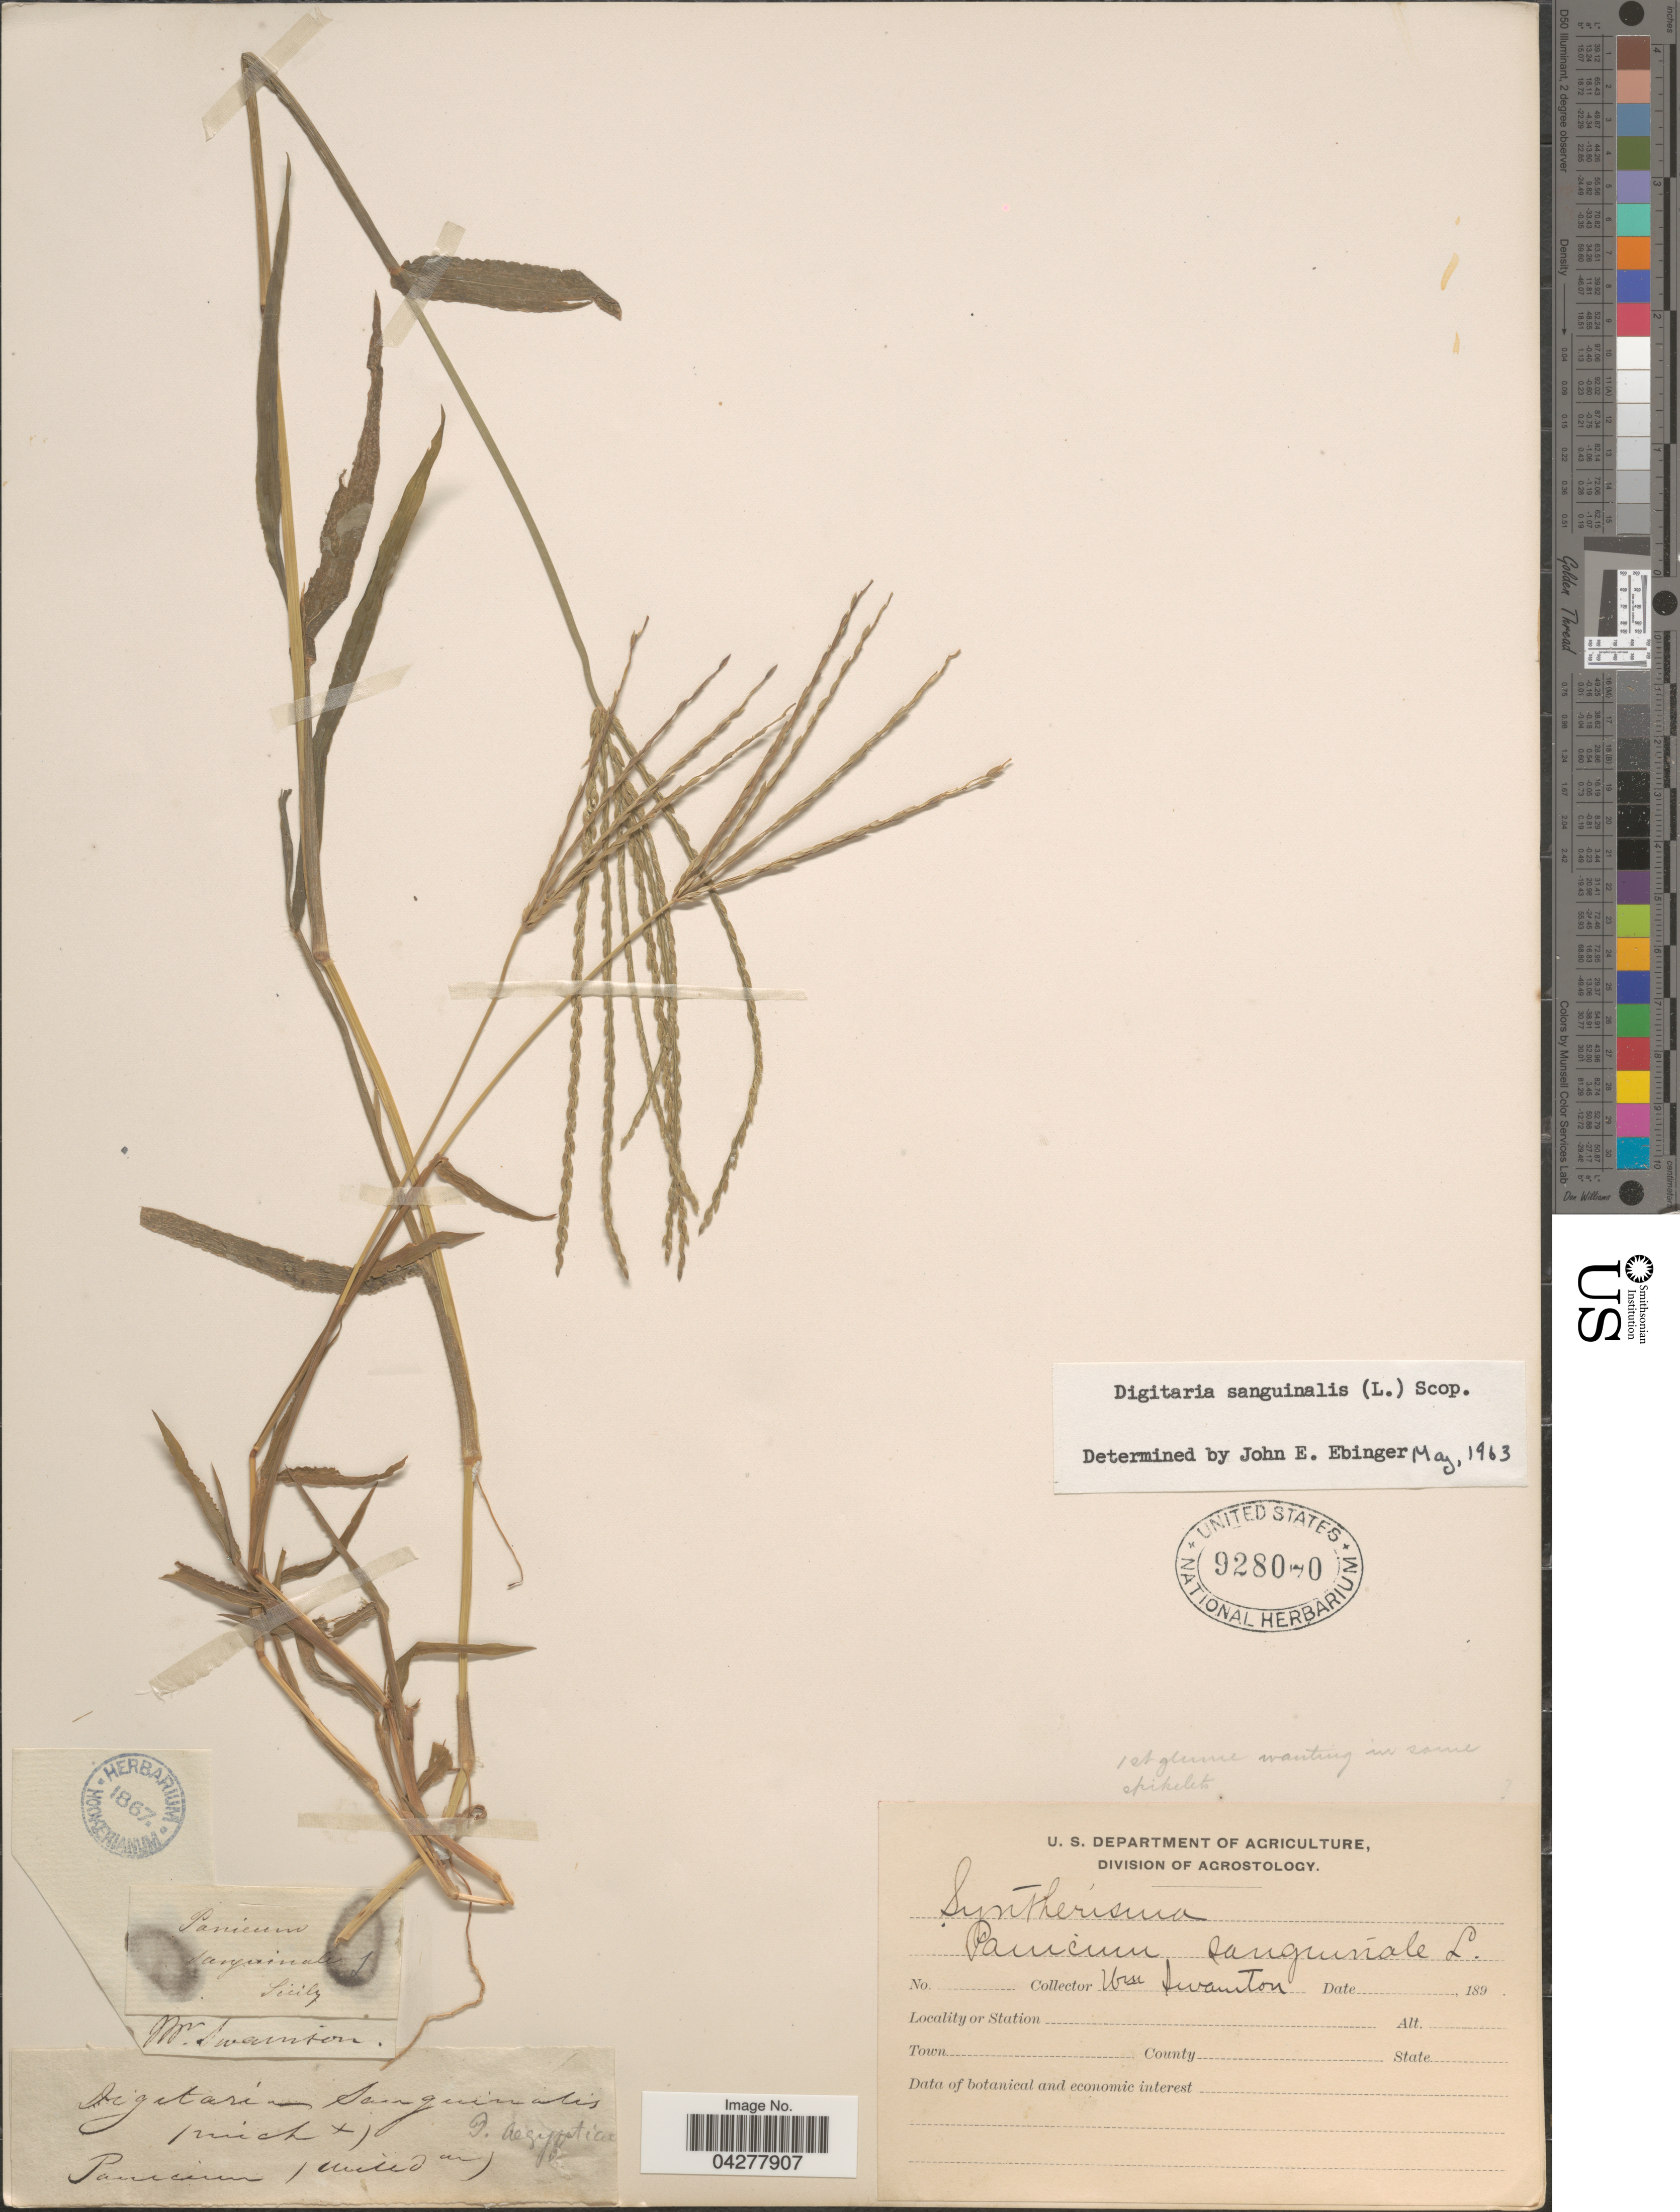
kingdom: Plantae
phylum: Tracheophyta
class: Liliopsida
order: Poales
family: Poaceae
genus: Digitaria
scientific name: Digitaria sanguinalis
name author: (L.) Scop.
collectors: W. Swanton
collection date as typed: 189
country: Italy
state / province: Siciliana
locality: Sicily.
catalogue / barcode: US 928070